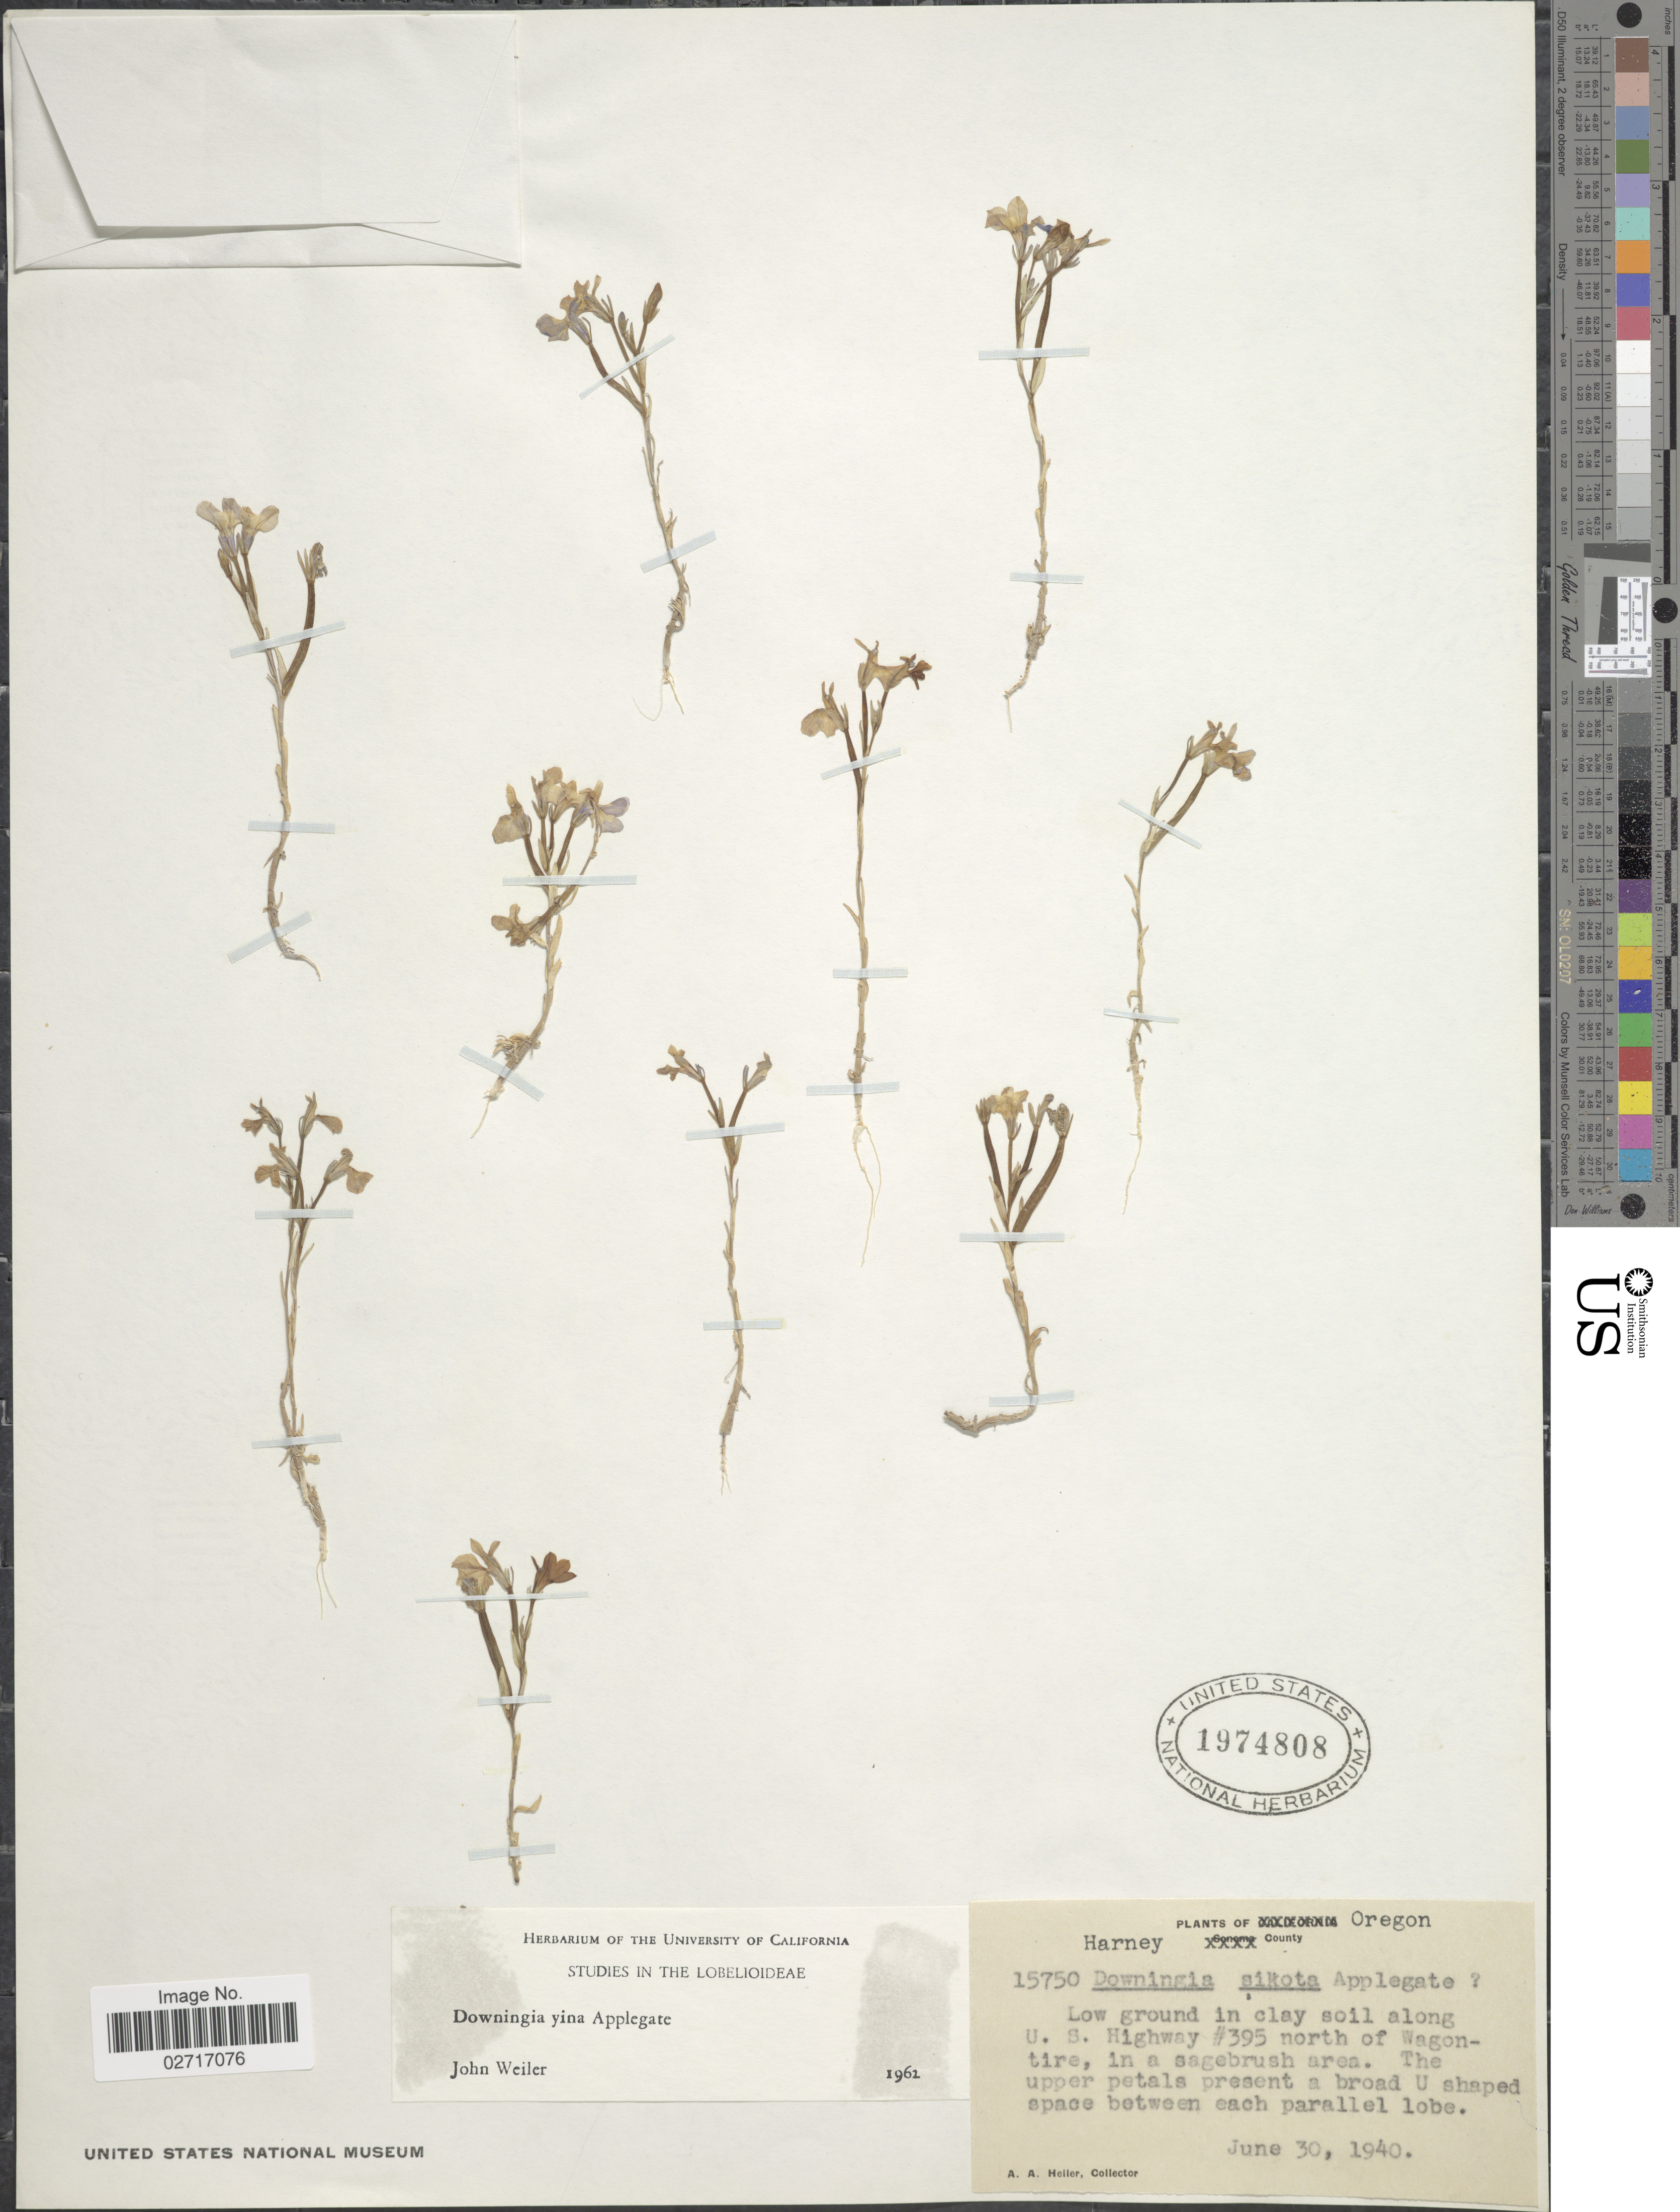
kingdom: Plantae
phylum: Tracheophyta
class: Magnoliopsida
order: Asterales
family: Campanulaceae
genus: Downingia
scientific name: Downingia yina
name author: Applegate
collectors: A. A. Heller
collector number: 15750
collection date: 1940-06-30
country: United States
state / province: Oregon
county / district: Harney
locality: Harney County. Low ground in clay soil along U.S. Highway #395 north of Wagontire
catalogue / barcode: US 1974808